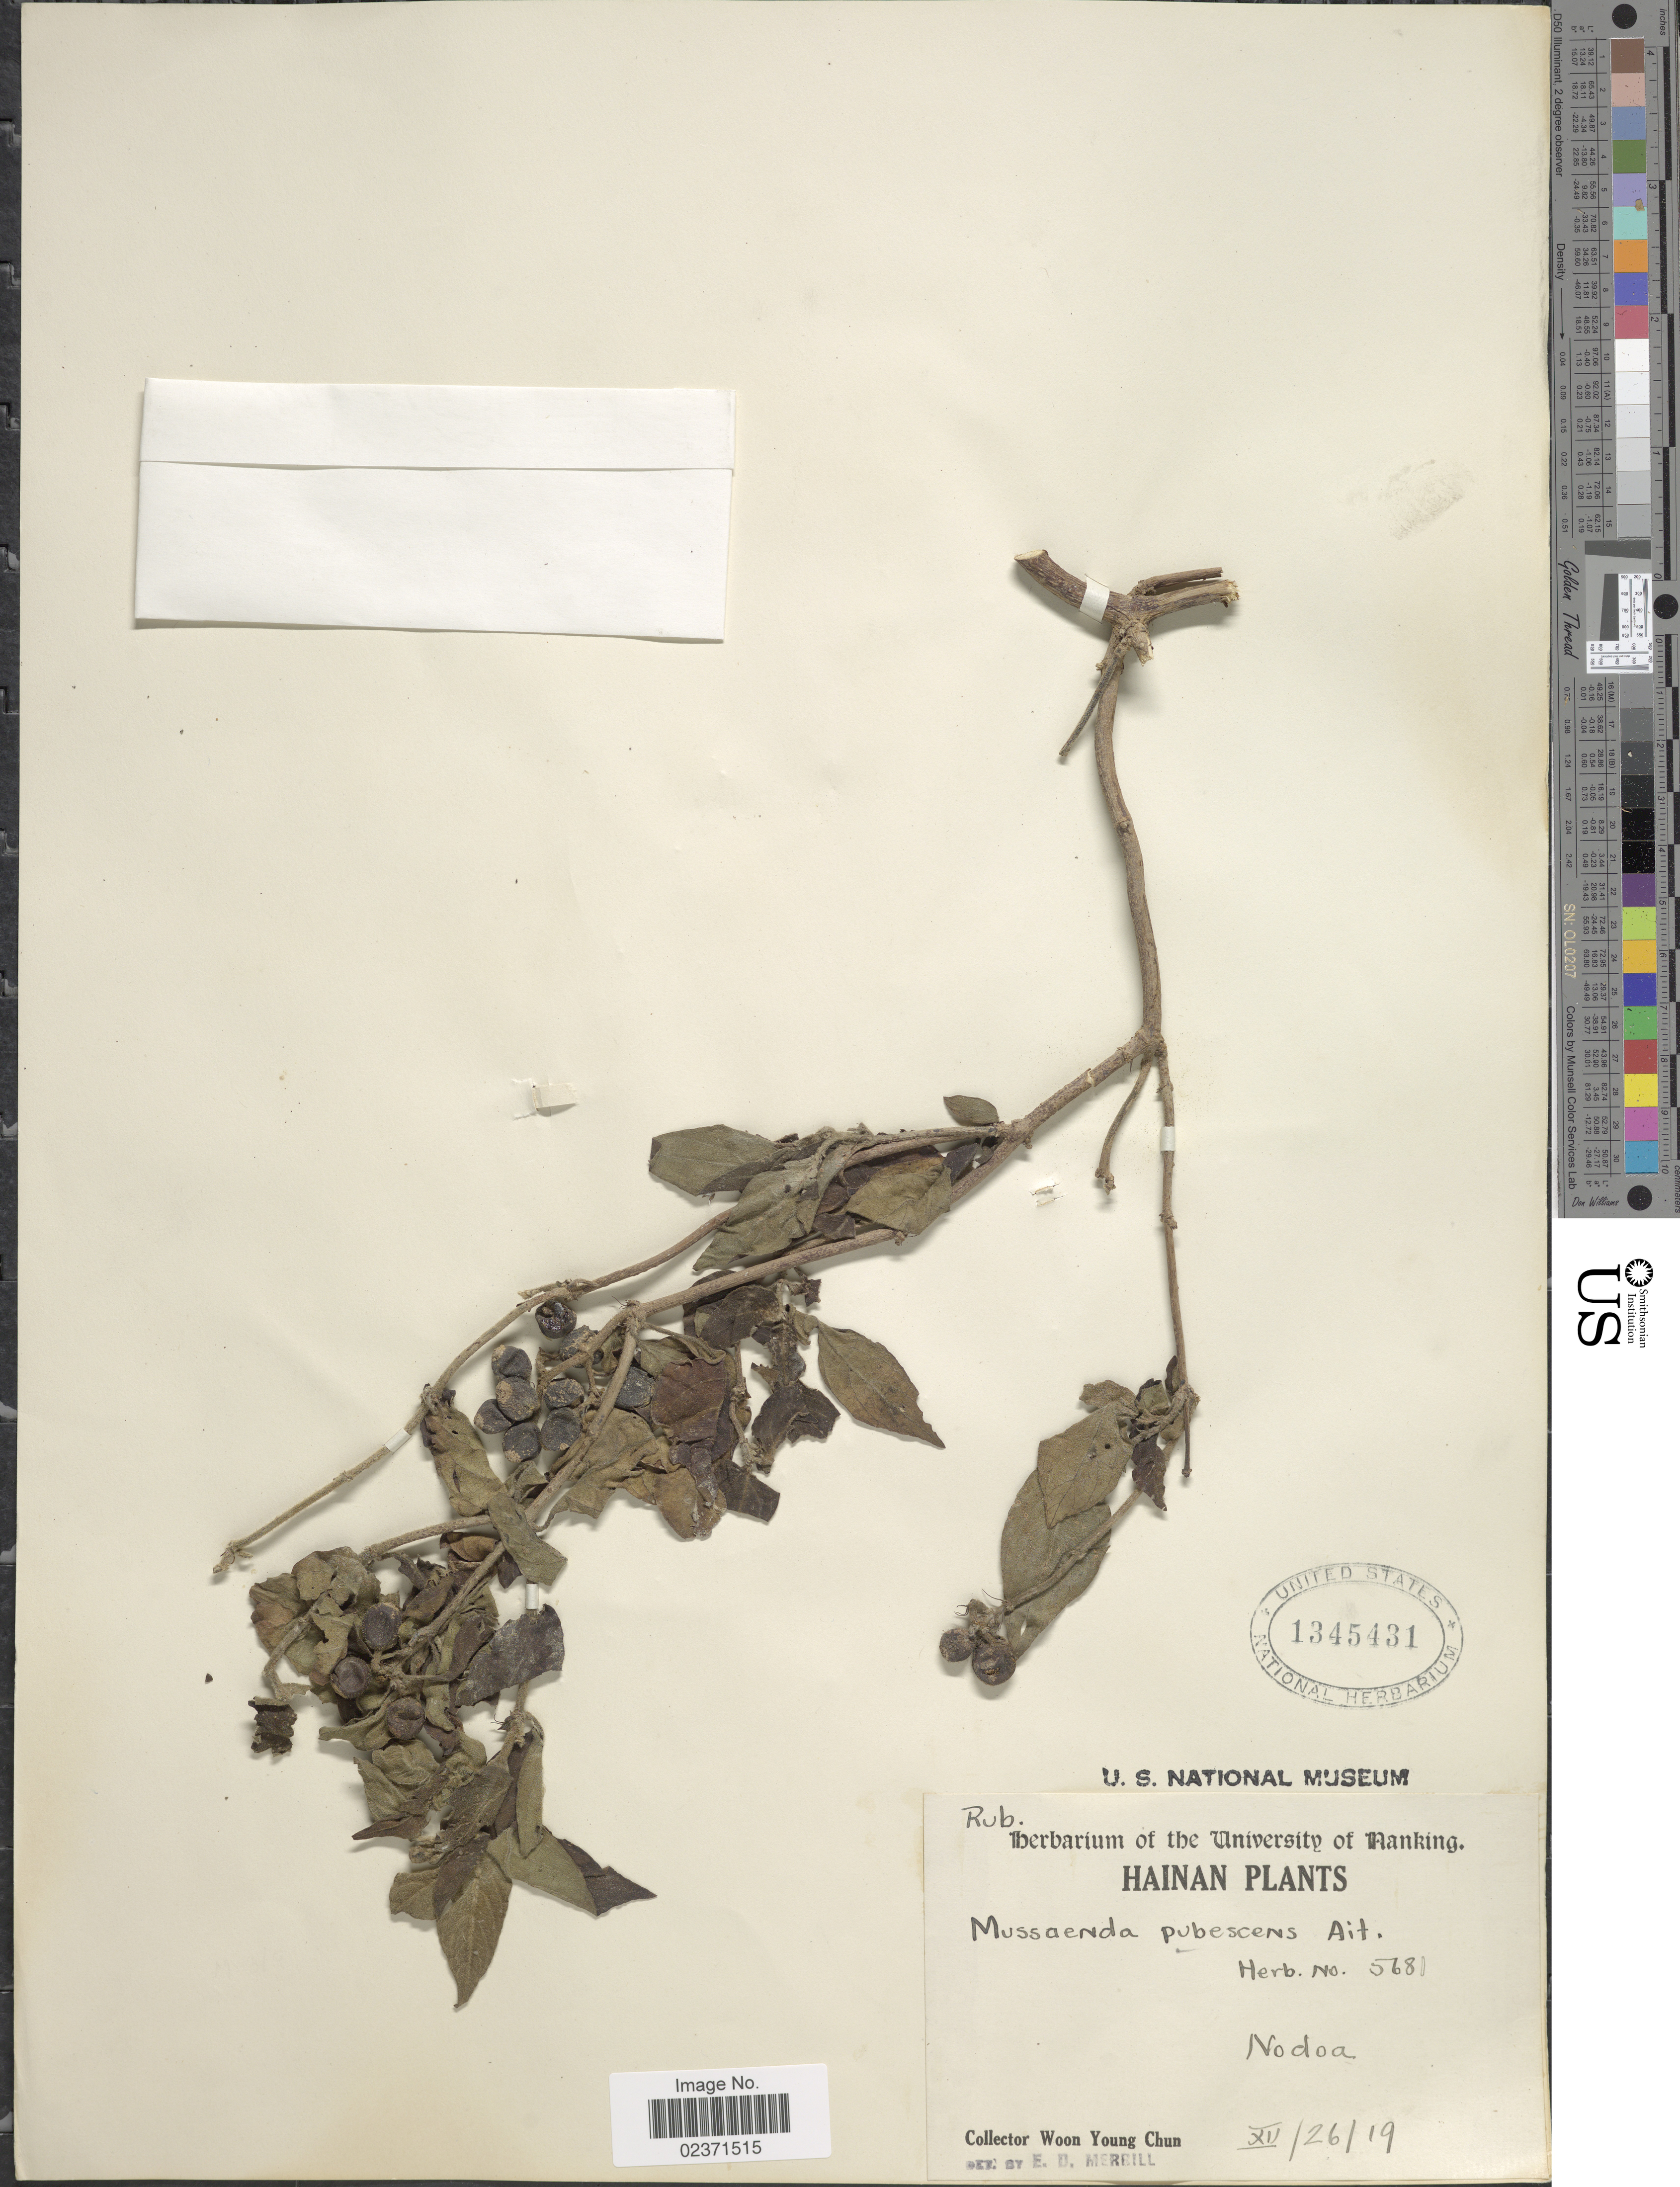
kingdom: Plantae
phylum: Tracheophyta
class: Magnoliopsida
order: Gentianales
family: Rubiaceae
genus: Mussaenda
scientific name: Mussaenda pubescens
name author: W.T. Aiton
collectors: W. Y. Chun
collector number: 5681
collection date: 1919-12-26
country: China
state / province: Hainan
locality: Nodoa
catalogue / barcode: US 1345431